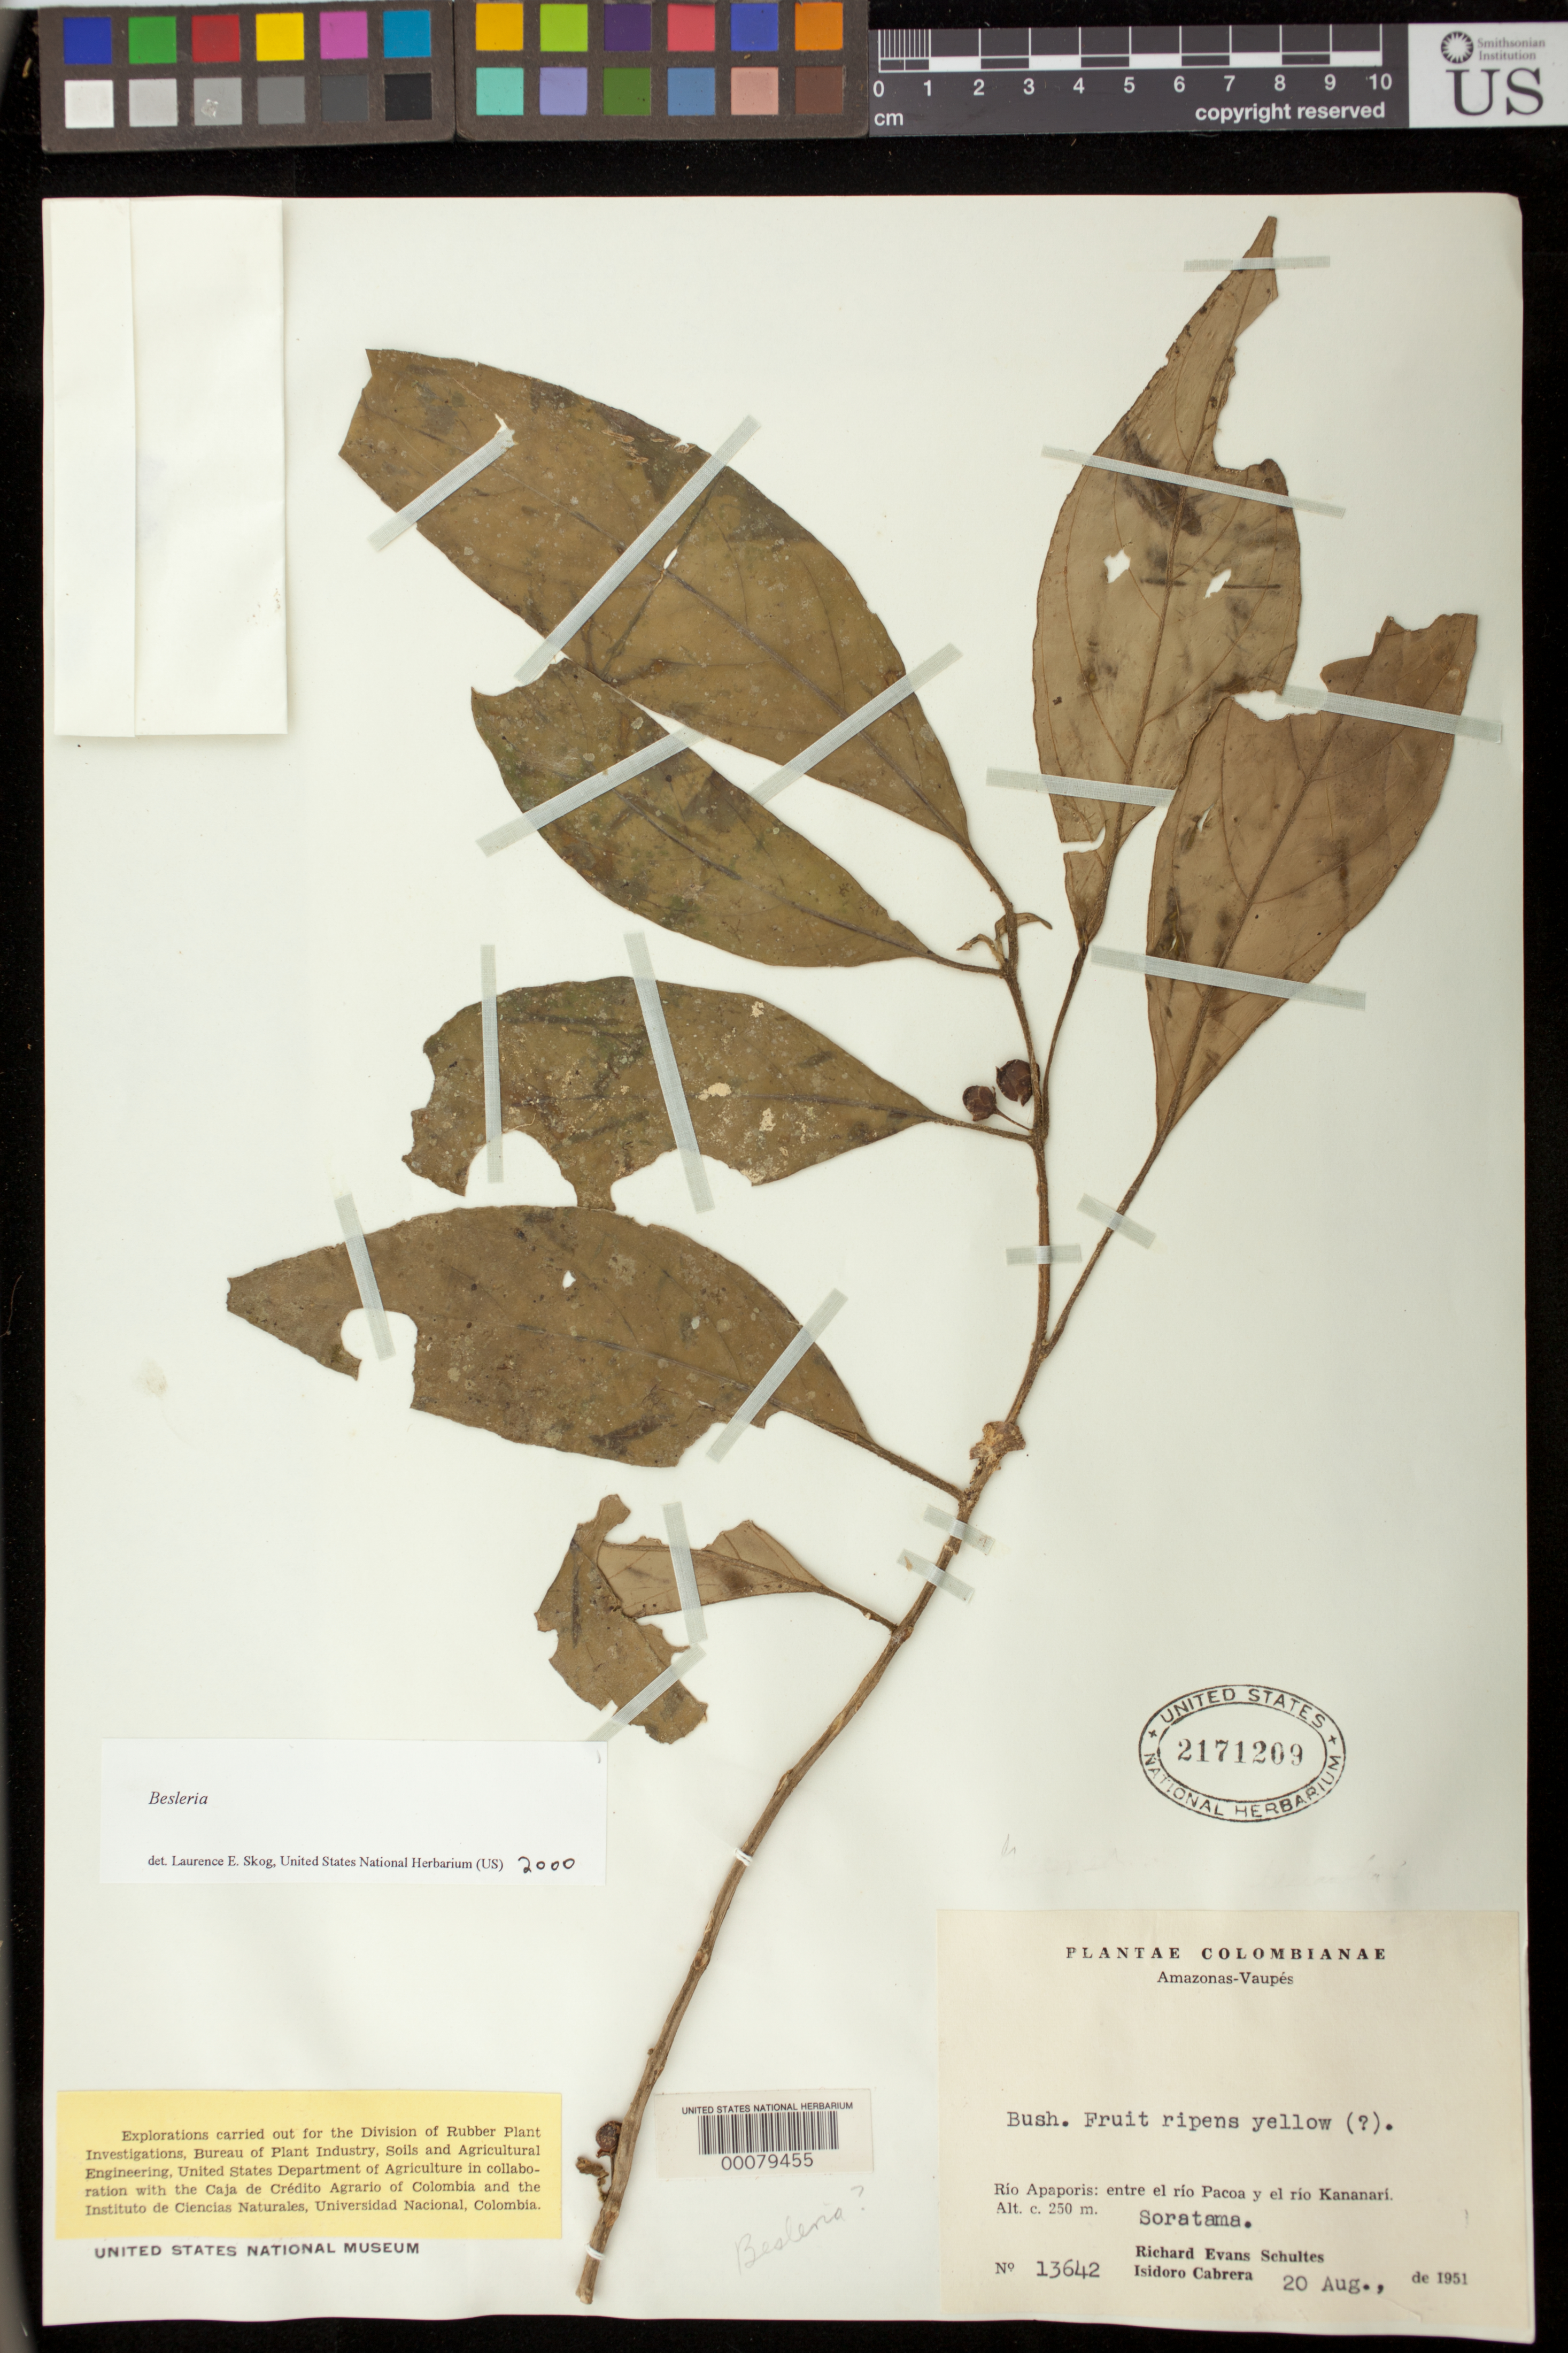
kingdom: Plantae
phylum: Tracheophyta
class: Magnoliopsida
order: Lamiales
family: Gesneriaceae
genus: Besleria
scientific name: Besleria sp.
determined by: Skog, Laurence E.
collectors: R. E. Schultes & I. Cabrera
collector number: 13642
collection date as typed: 20 Aug 1951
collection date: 1951-08-20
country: Colombia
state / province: Amazônas / Vaupés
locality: Río Apaporis: entre el río Pacoa y el río Kananarí, Soratama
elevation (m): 250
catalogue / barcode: US 2171209